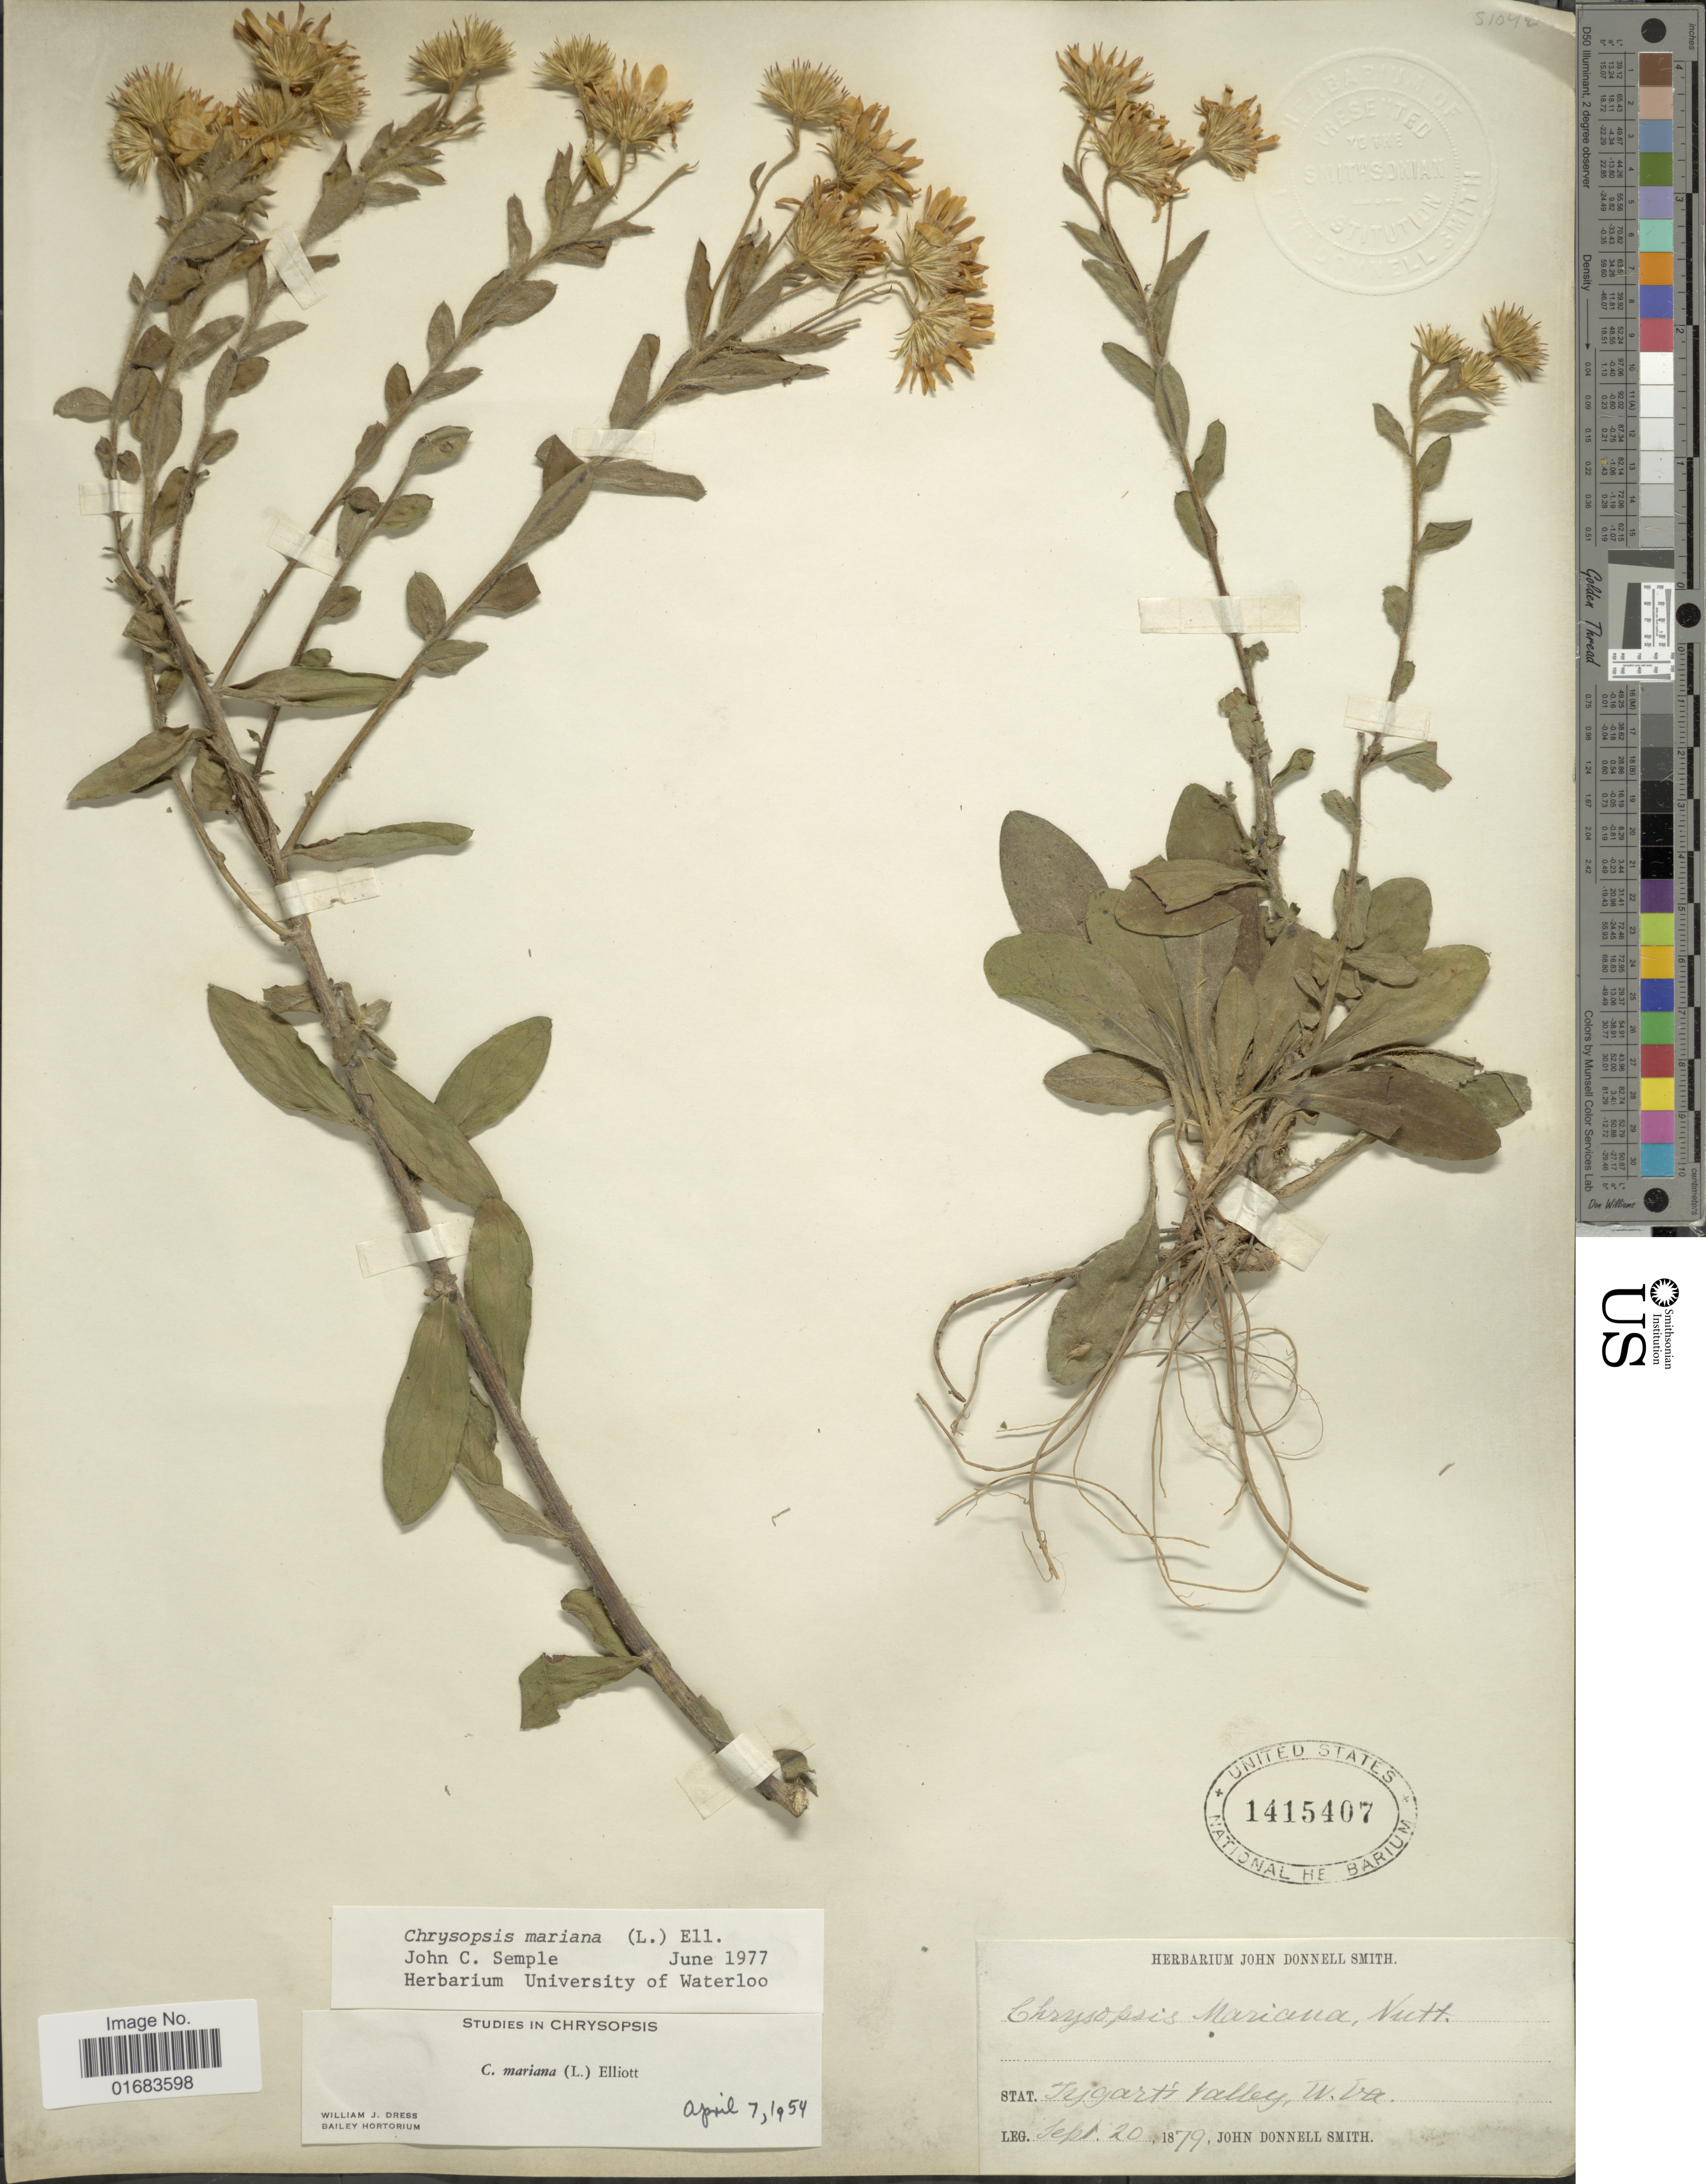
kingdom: Plantae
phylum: Tracheophyta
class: Magnoliopsida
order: Asterales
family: Asteraceae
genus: Chrysopsis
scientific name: Chrysopsis mariana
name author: (L.) Elliott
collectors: J. Donnell Smith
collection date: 1879-09-20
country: United States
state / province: West Virginia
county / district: Randolph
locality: Tygart valley.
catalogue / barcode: US 1415407